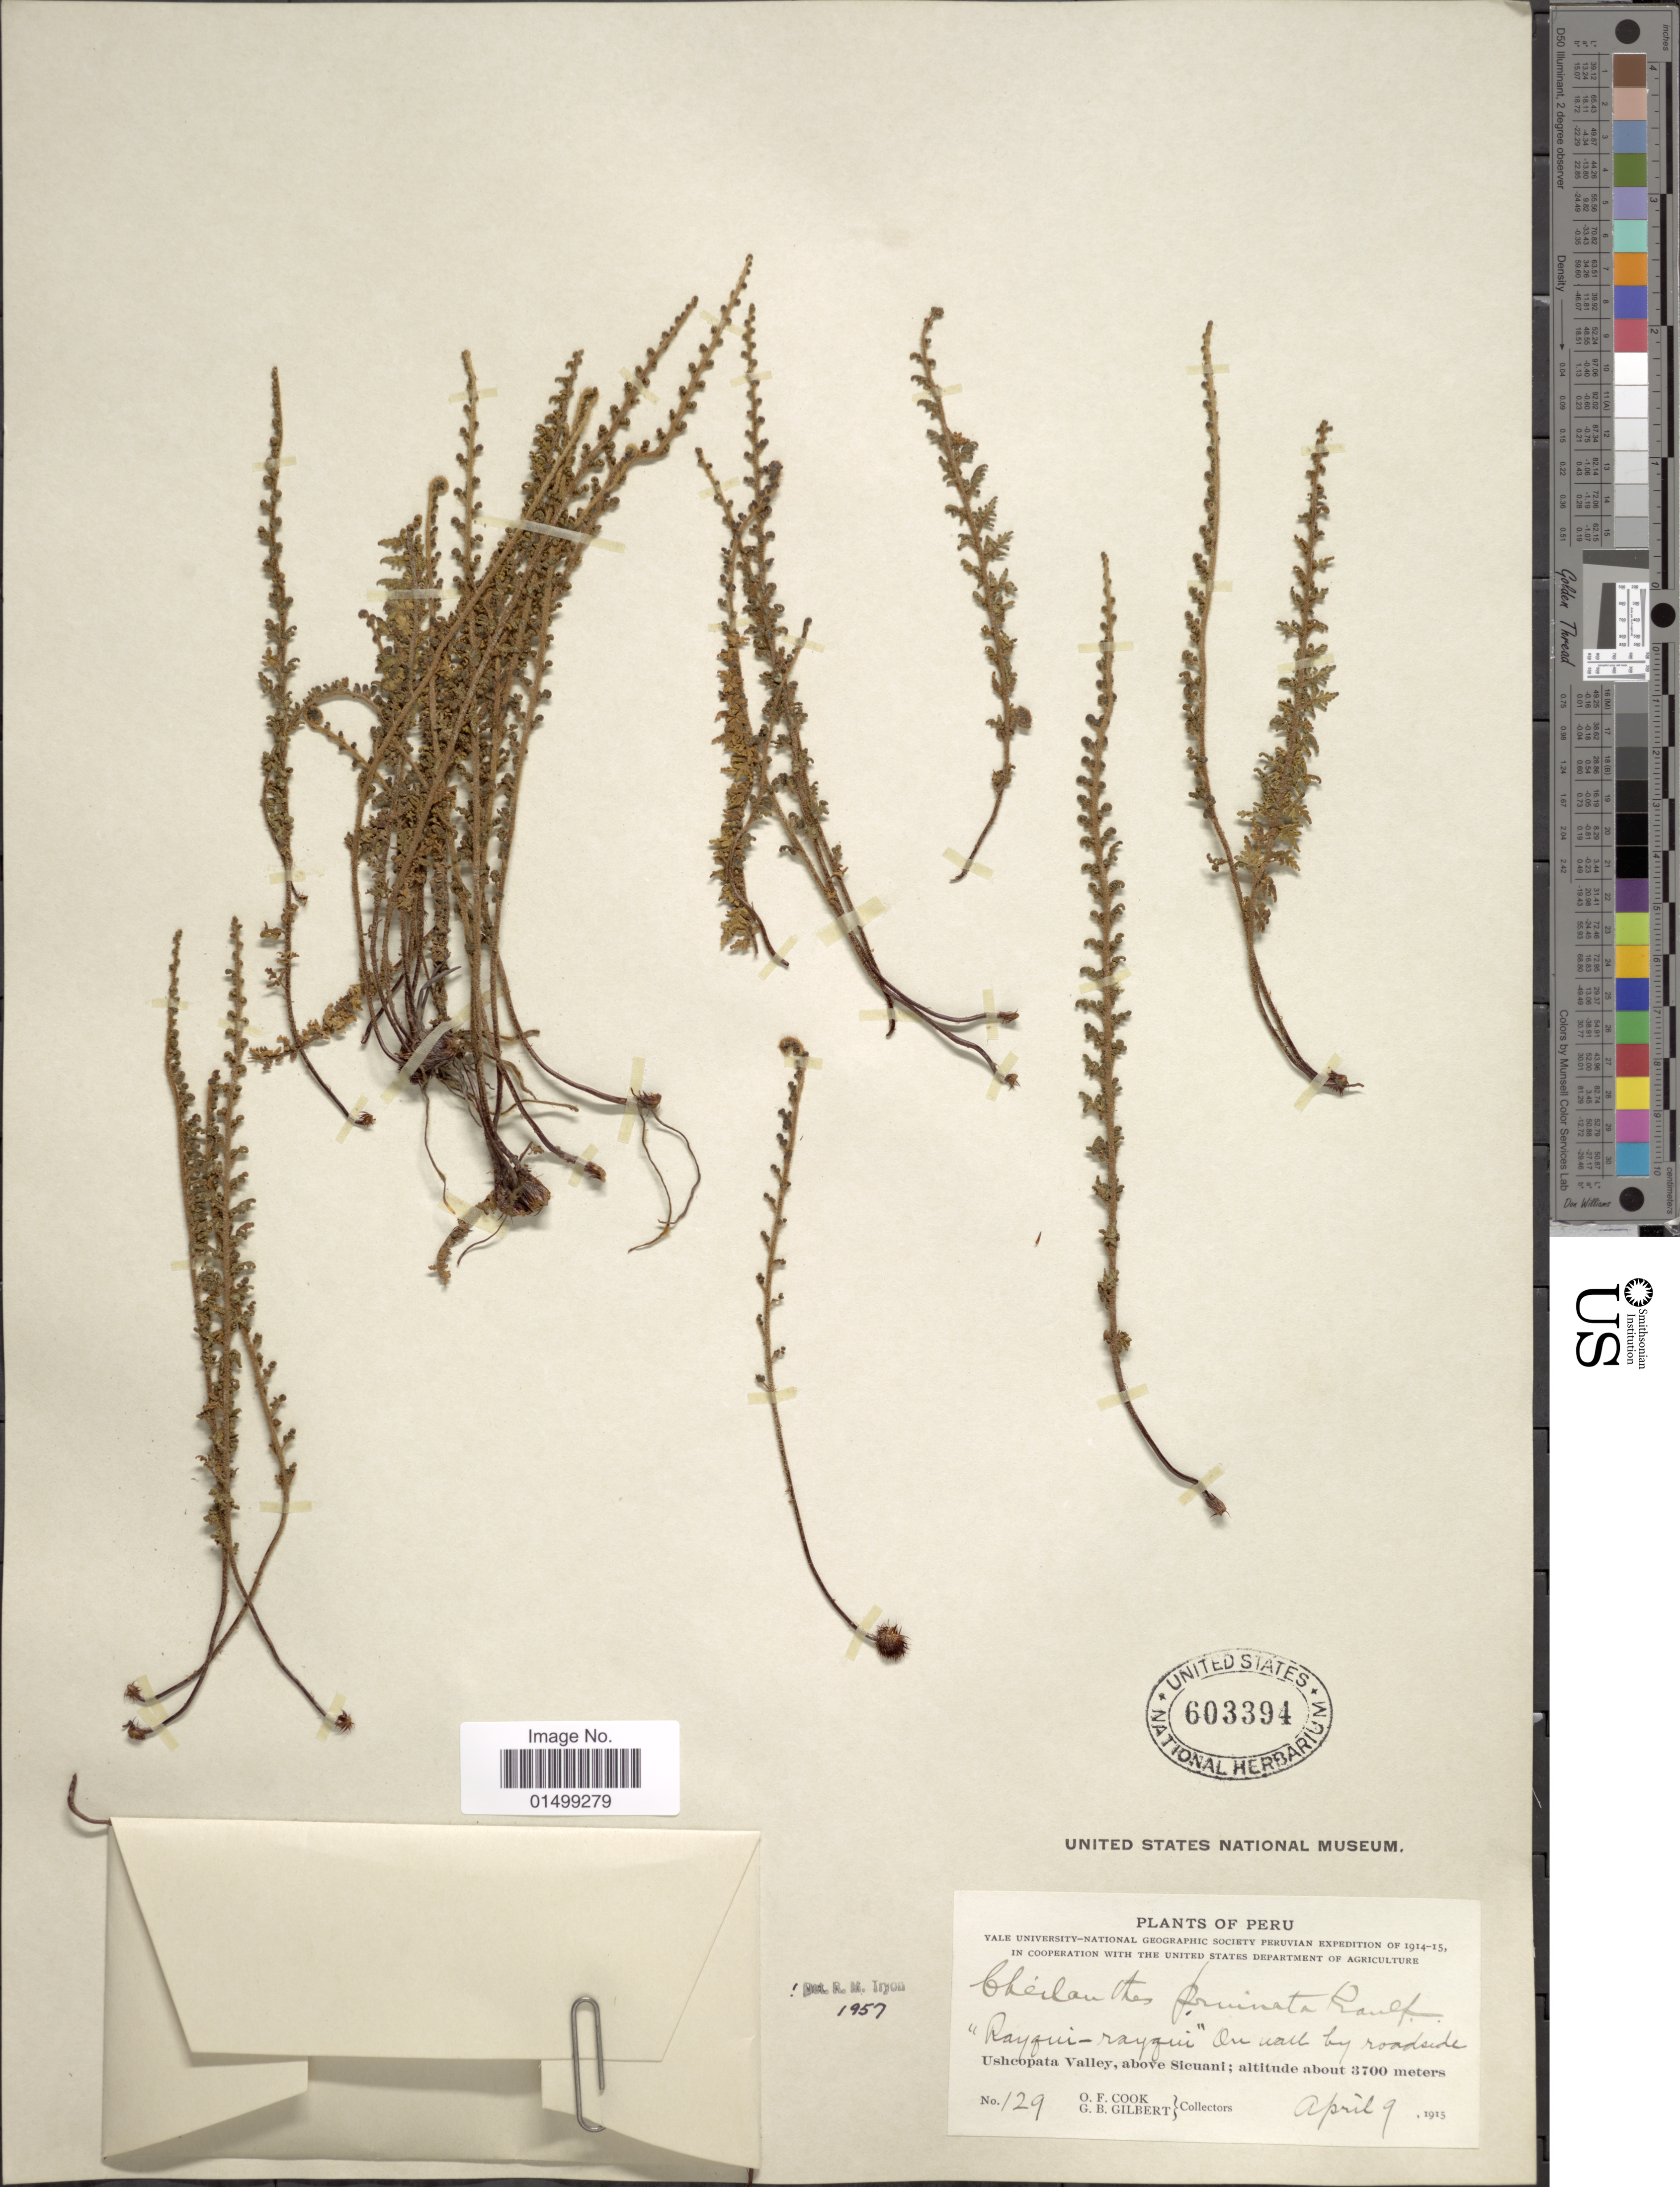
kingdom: Plantae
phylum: Tracheophyta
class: Polypodiopsida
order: Polypodiales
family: Pteridaceae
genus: Cheilanthes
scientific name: Cheilanthes pruinata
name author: Kaulf.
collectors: O. F. Cook & G. B. Gilbert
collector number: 129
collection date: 1915-04-09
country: Peru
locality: Ushcopata Valley, above Sicuani, on wall by roadside.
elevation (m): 3700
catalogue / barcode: US 603394